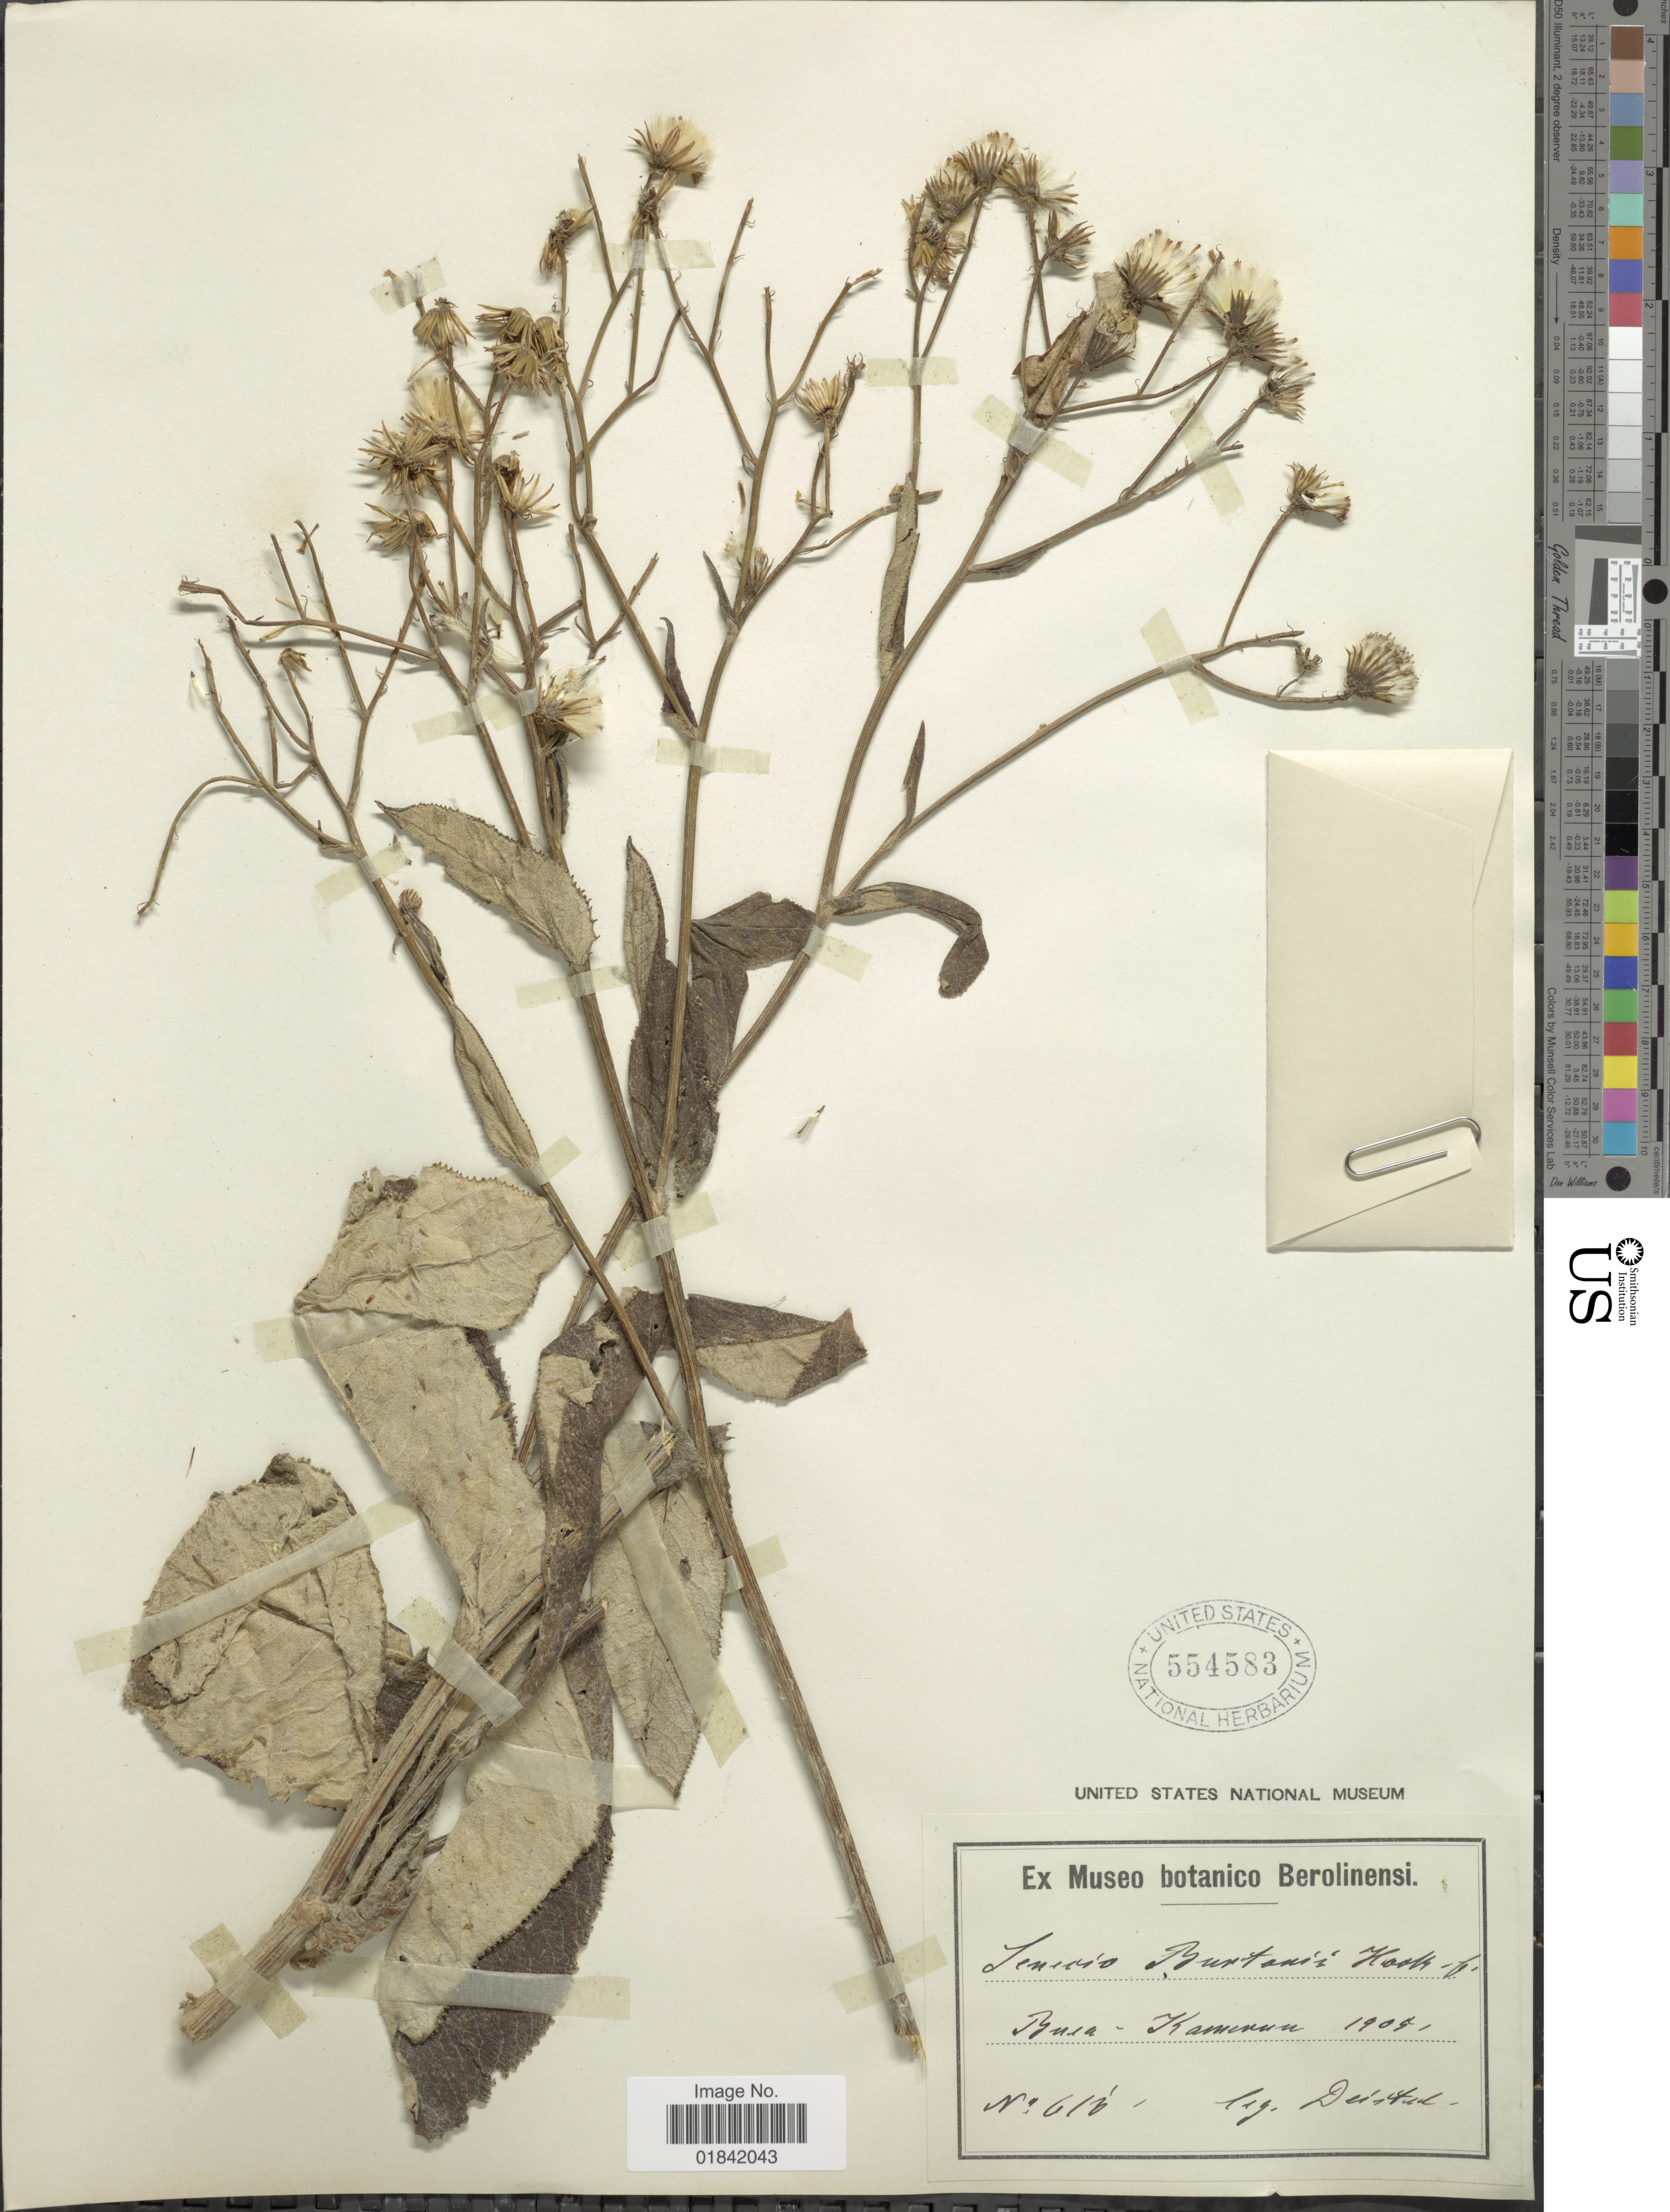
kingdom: Plantae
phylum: Tracheophyta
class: Magnoliopsida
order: Asterales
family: Asteraceae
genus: Senecio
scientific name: Senecio burtonii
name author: Hook. f.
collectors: -. Deistel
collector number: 613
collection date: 1905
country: Cameroon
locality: Buea, Kamerun.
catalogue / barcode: US 554583